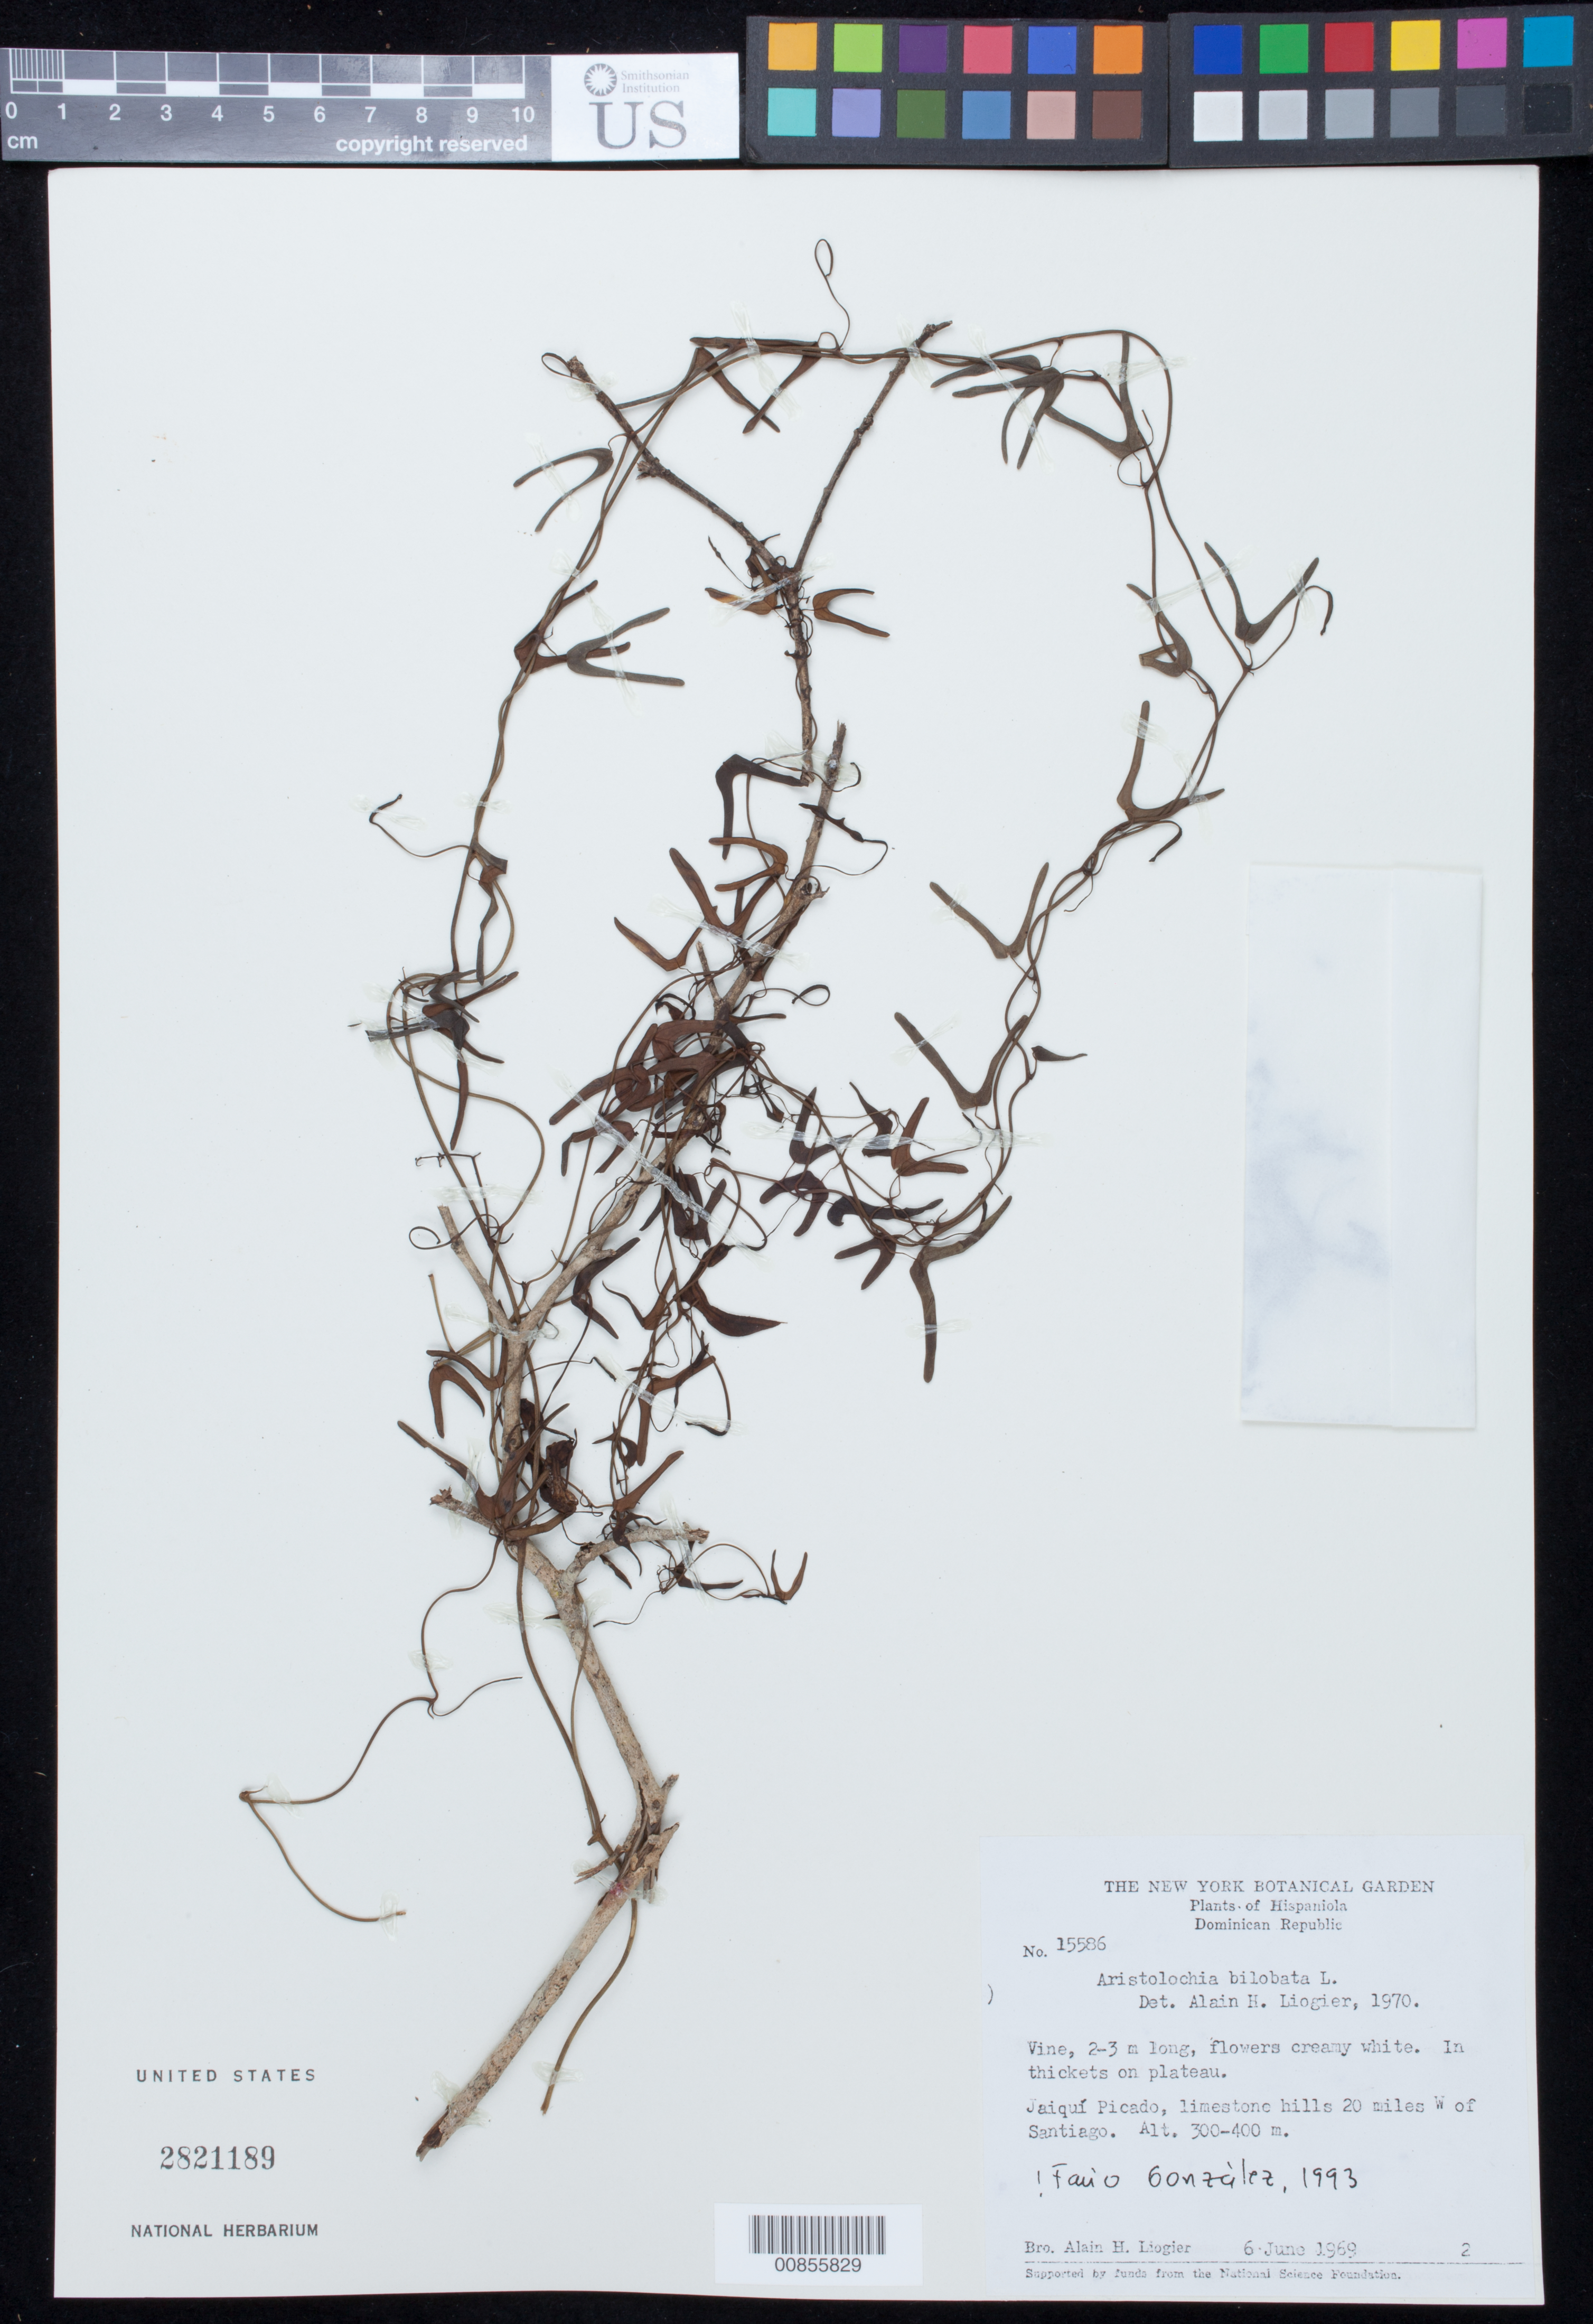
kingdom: Plantae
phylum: Tracheophyta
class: Magnoliopsida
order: Piperales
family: Aristolochiaceae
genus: Aristolochia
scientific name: Aristolochia bilobata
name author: L.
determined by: González, F., (COL), Universidad Nacional de Colombia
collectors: A. H. Liogier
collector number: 15586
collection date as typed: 06 Jun 1969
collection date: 1969-06-06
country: Dominican Republic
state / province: Santiago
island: Hispaniola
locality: Jaiquí Picado, limestone hills 20 miles W of Santiago.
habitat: In thickets on plateau. Limestone hills.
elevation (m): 300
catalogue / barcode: US 2821189